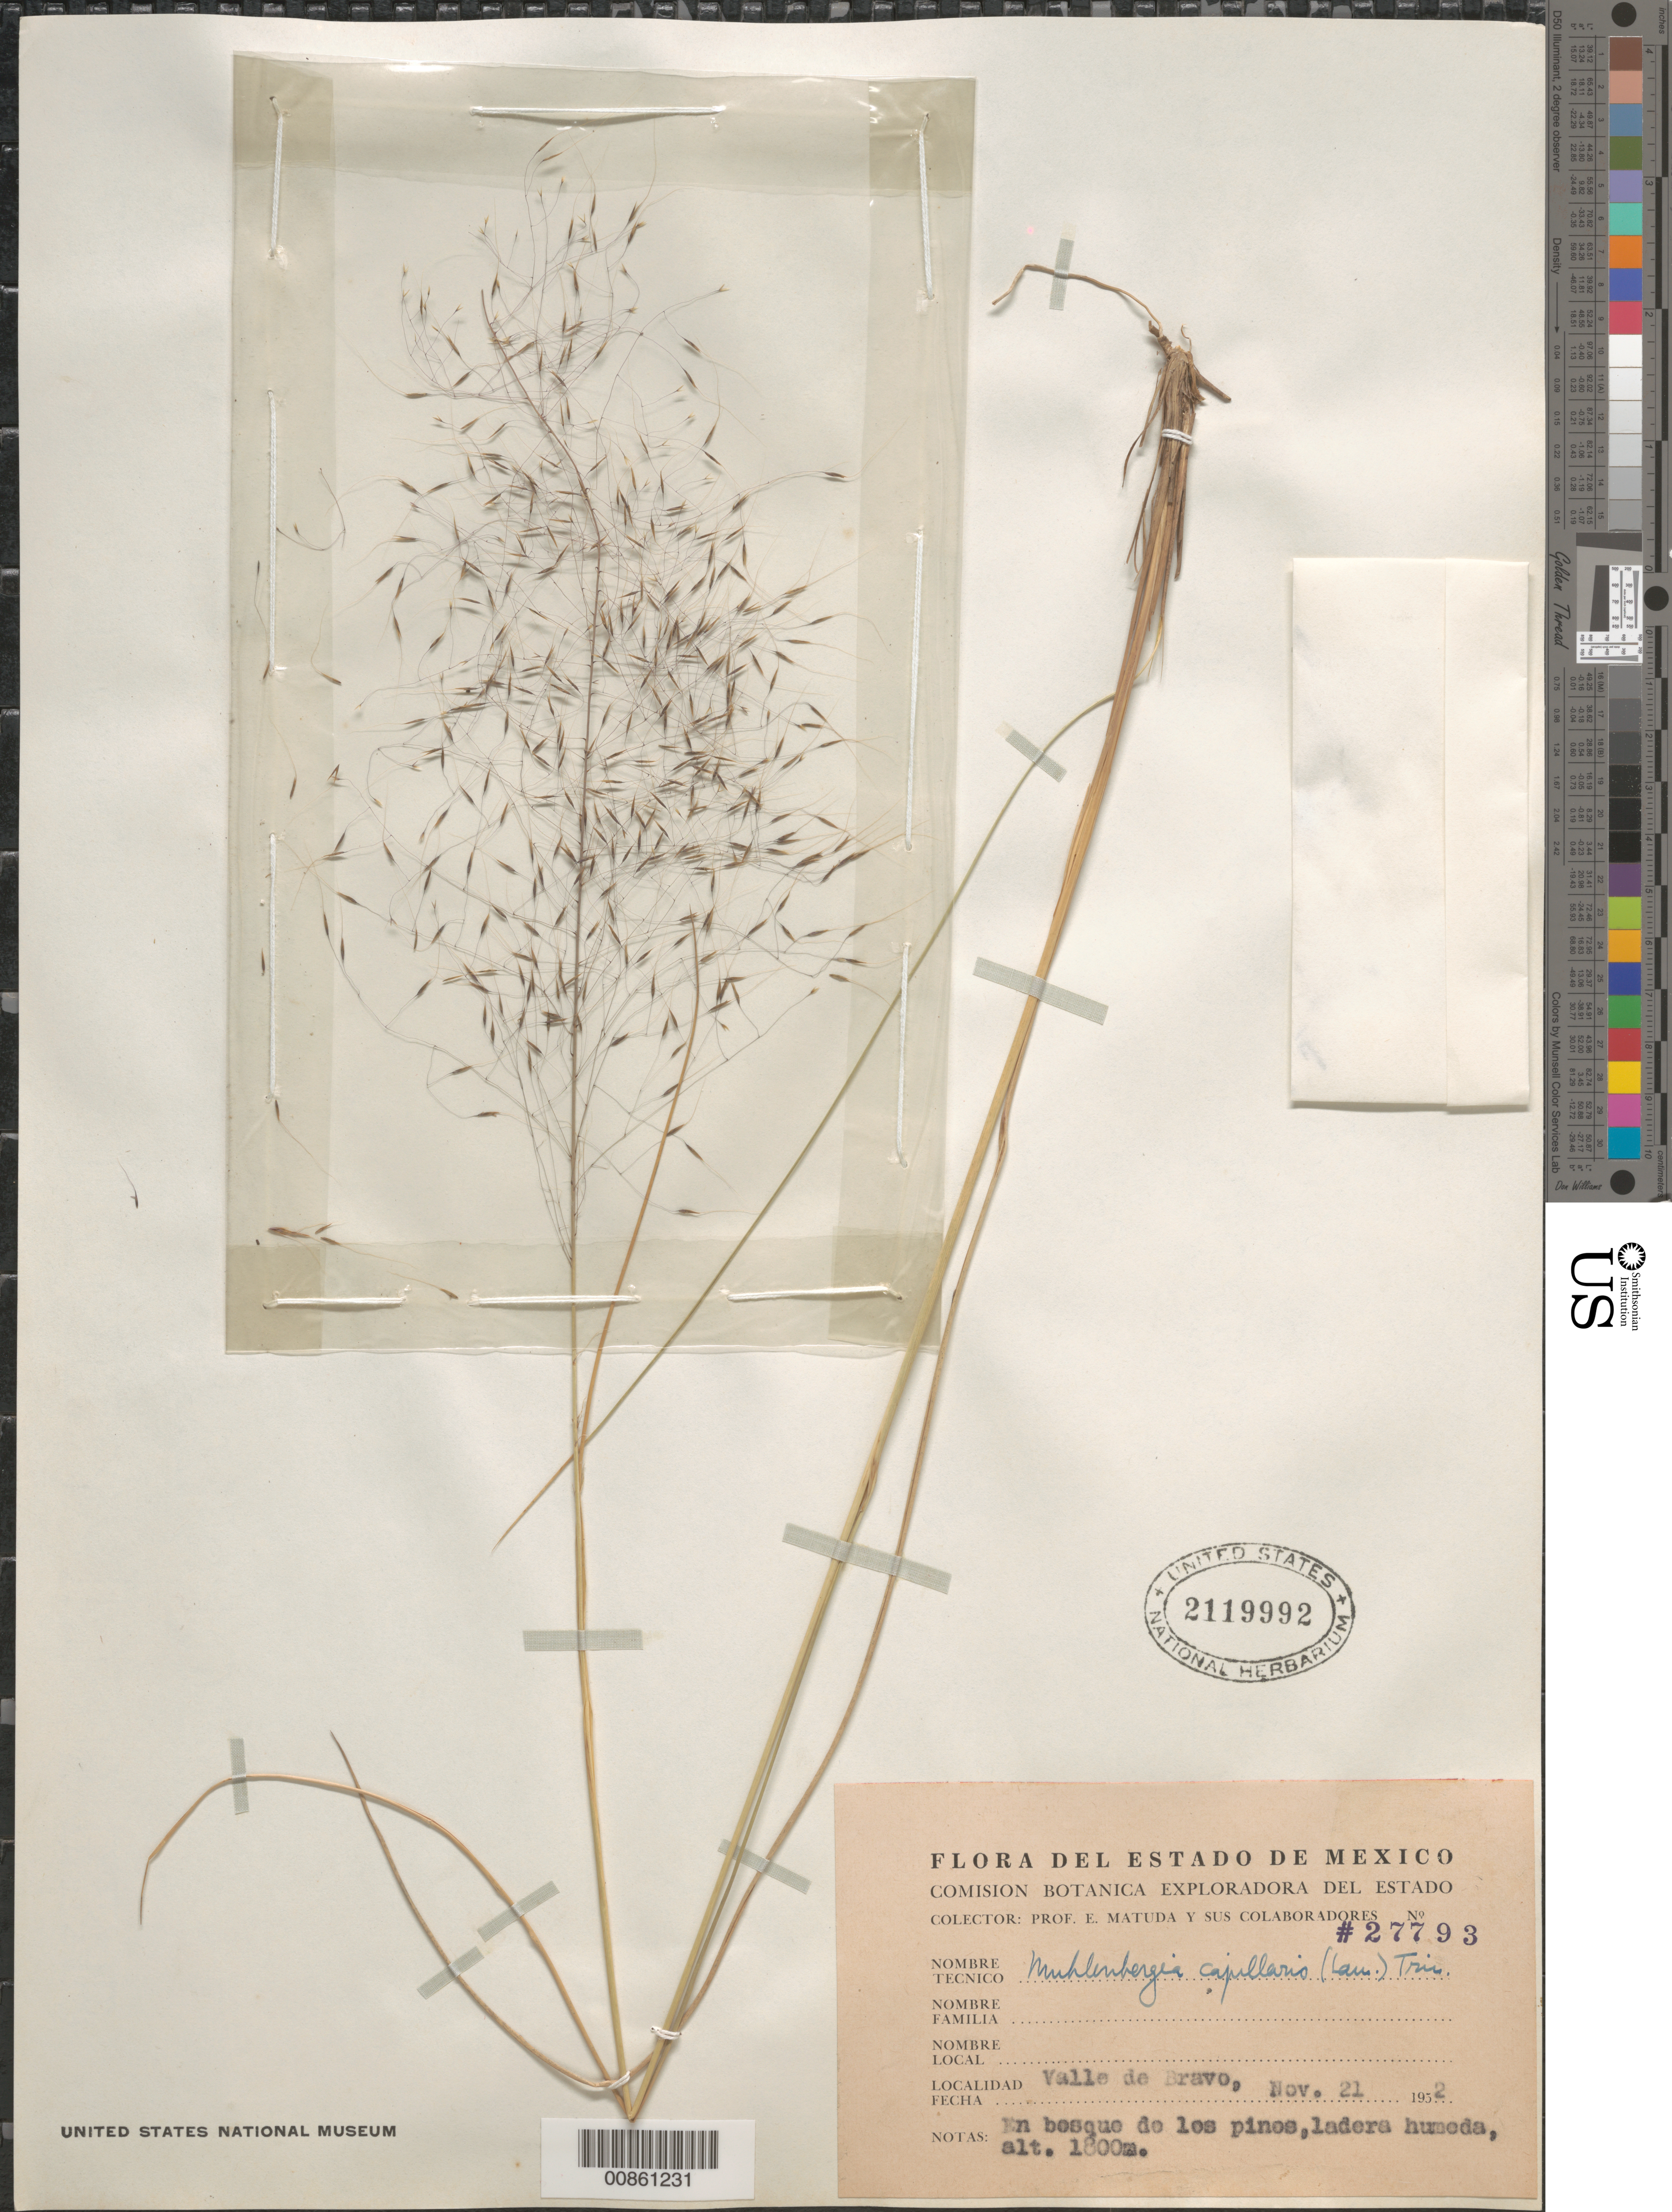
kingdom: Plantae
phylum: Tracheophyta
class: Liliopsida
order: Poales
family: Poaceae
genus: Muhlenbergia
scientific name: Muhlenbergia capillaris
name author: (Lam.) Trin.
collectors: E. Matuda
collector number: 27793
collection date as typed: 21 Nov 1952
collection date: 1952-11-21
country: Mexico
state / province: México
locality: Valle de Bravo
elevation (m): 1800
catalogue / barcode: US 2119992